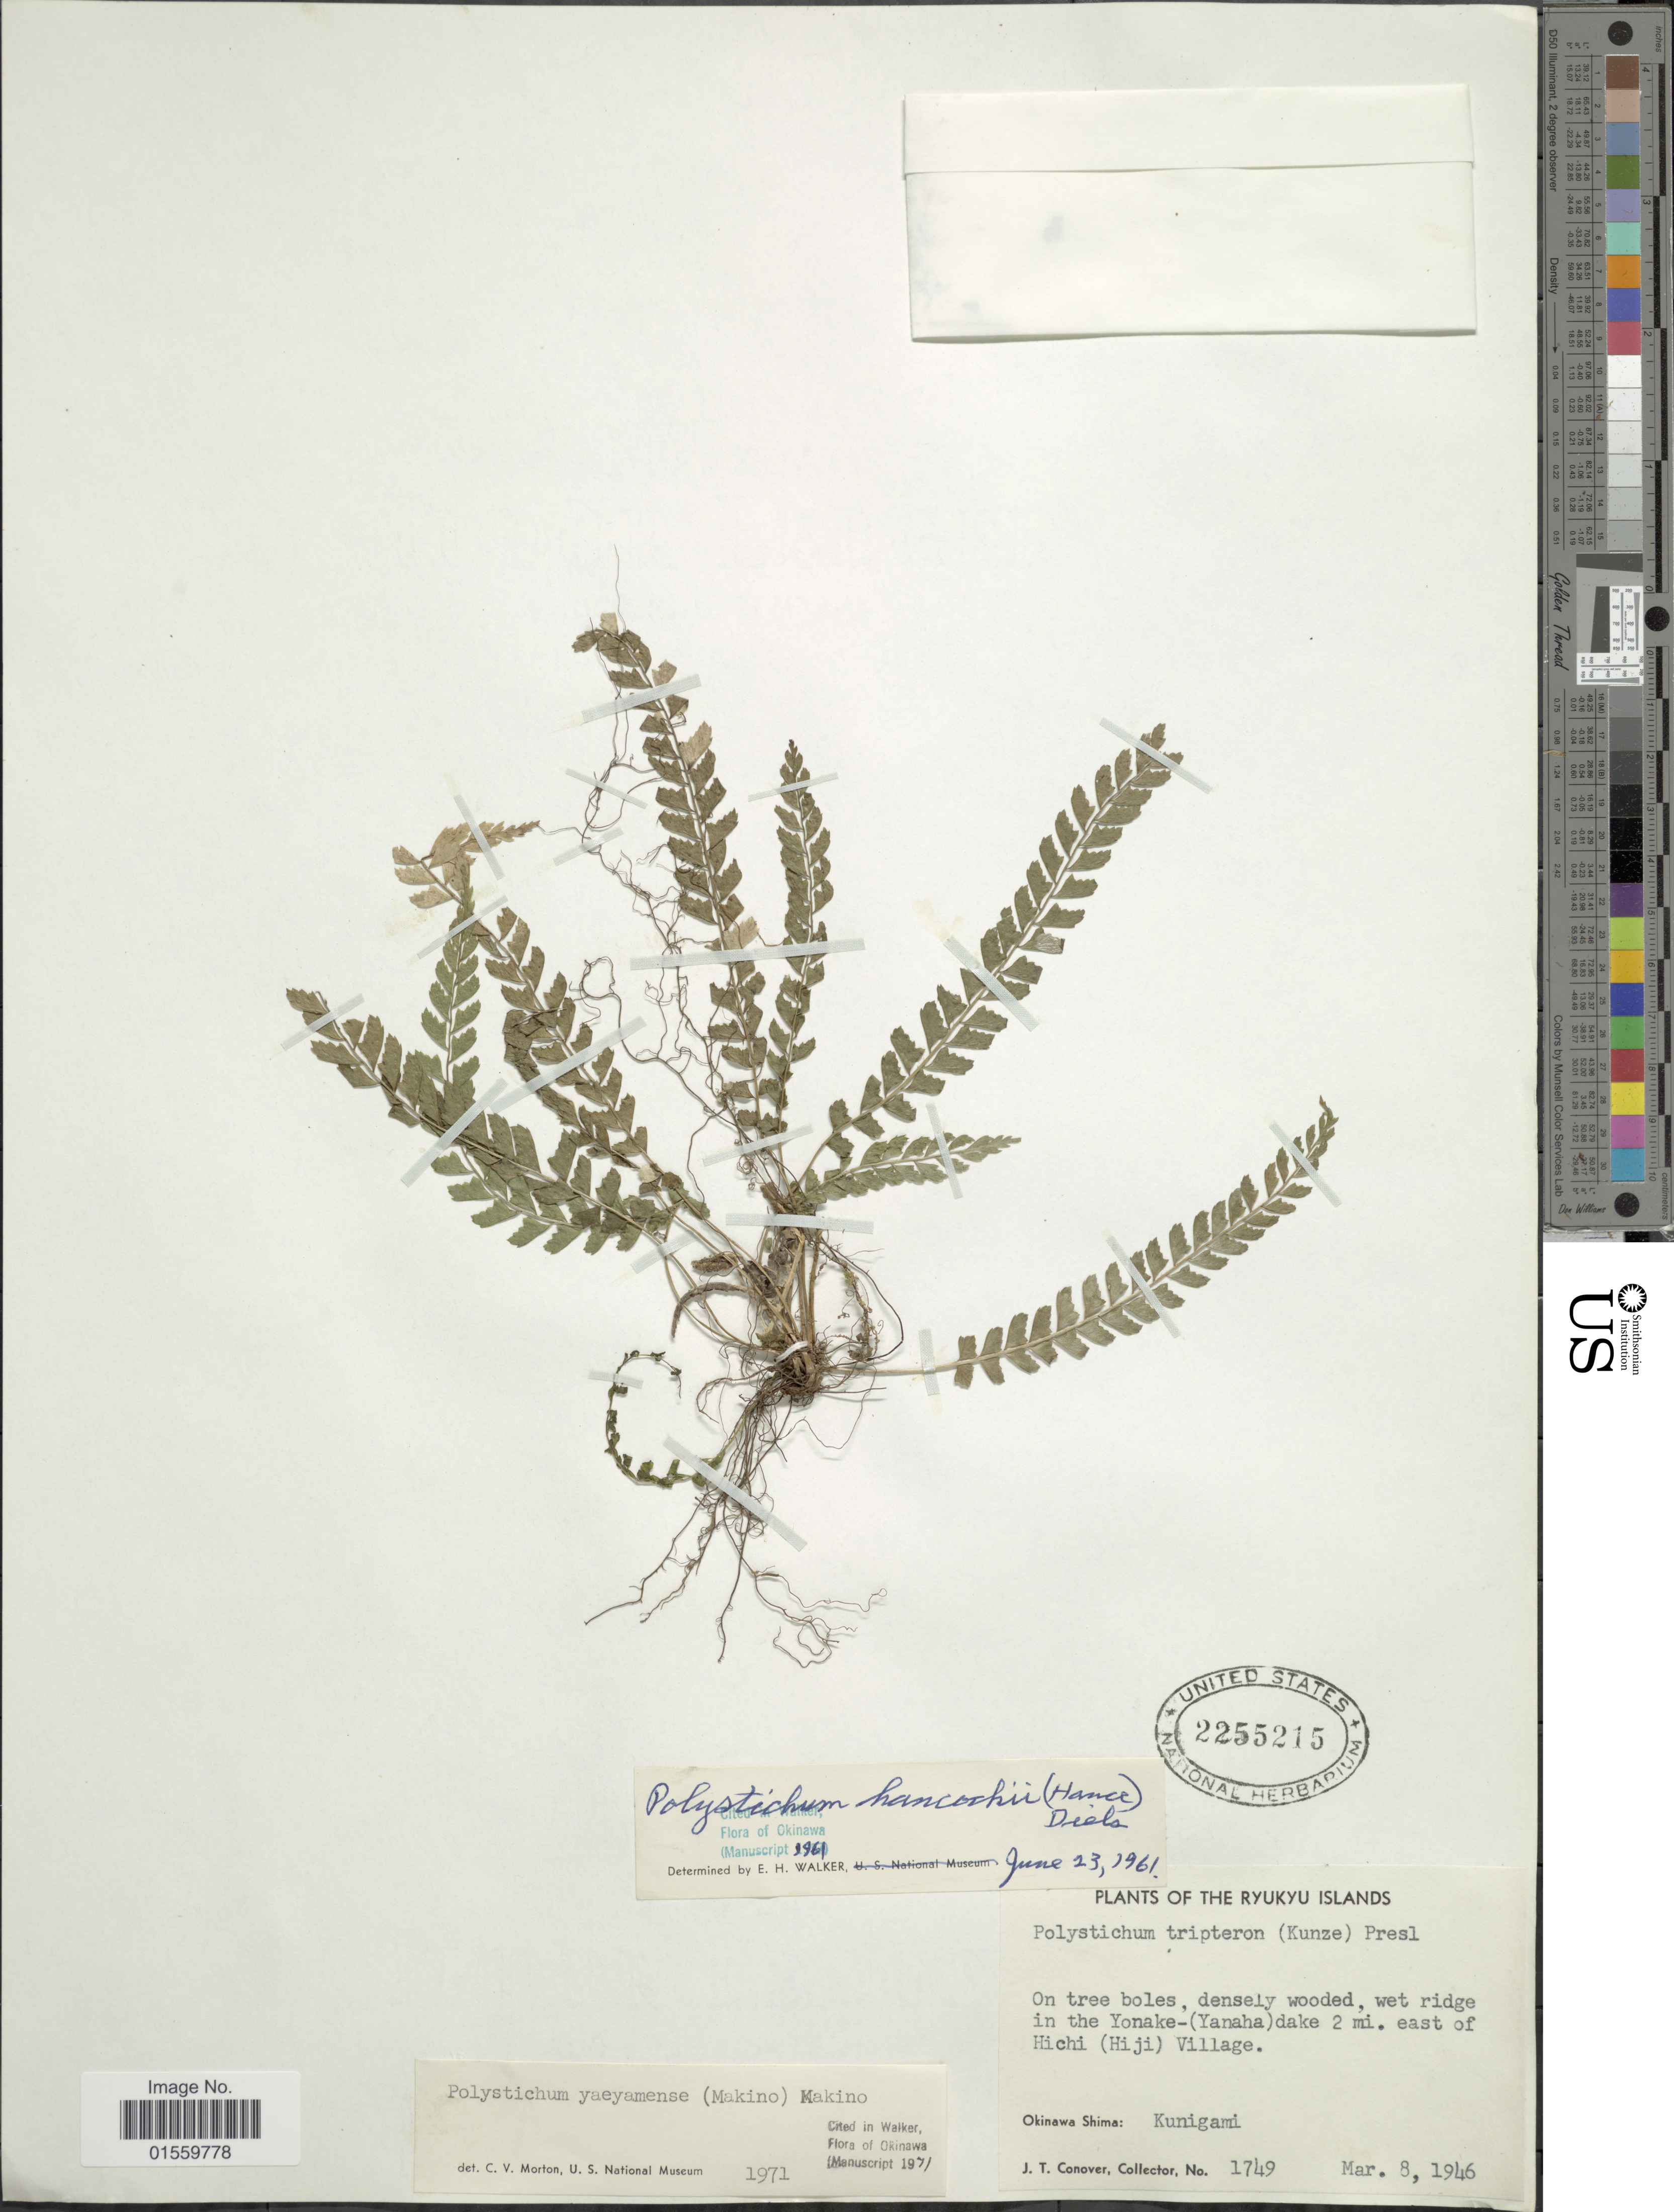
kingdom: Plantae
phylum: Tracheophyta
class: Polypodiopsida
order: Polypodiales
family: Dryopteridaceae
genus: Polystichum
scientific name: Polystichum yaeyamense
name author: (Makino) Makino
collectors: J. T. Conover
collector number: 1749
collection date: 1946-03-08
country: Japan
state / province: Okinawa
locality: Ryukyu Islands, wet ridge in the Yonake-(Yanaha) dake 2 mi. east of Hichi (Hiji) Village, Okinawa Shima: Kunigami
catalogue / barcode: US 2255215